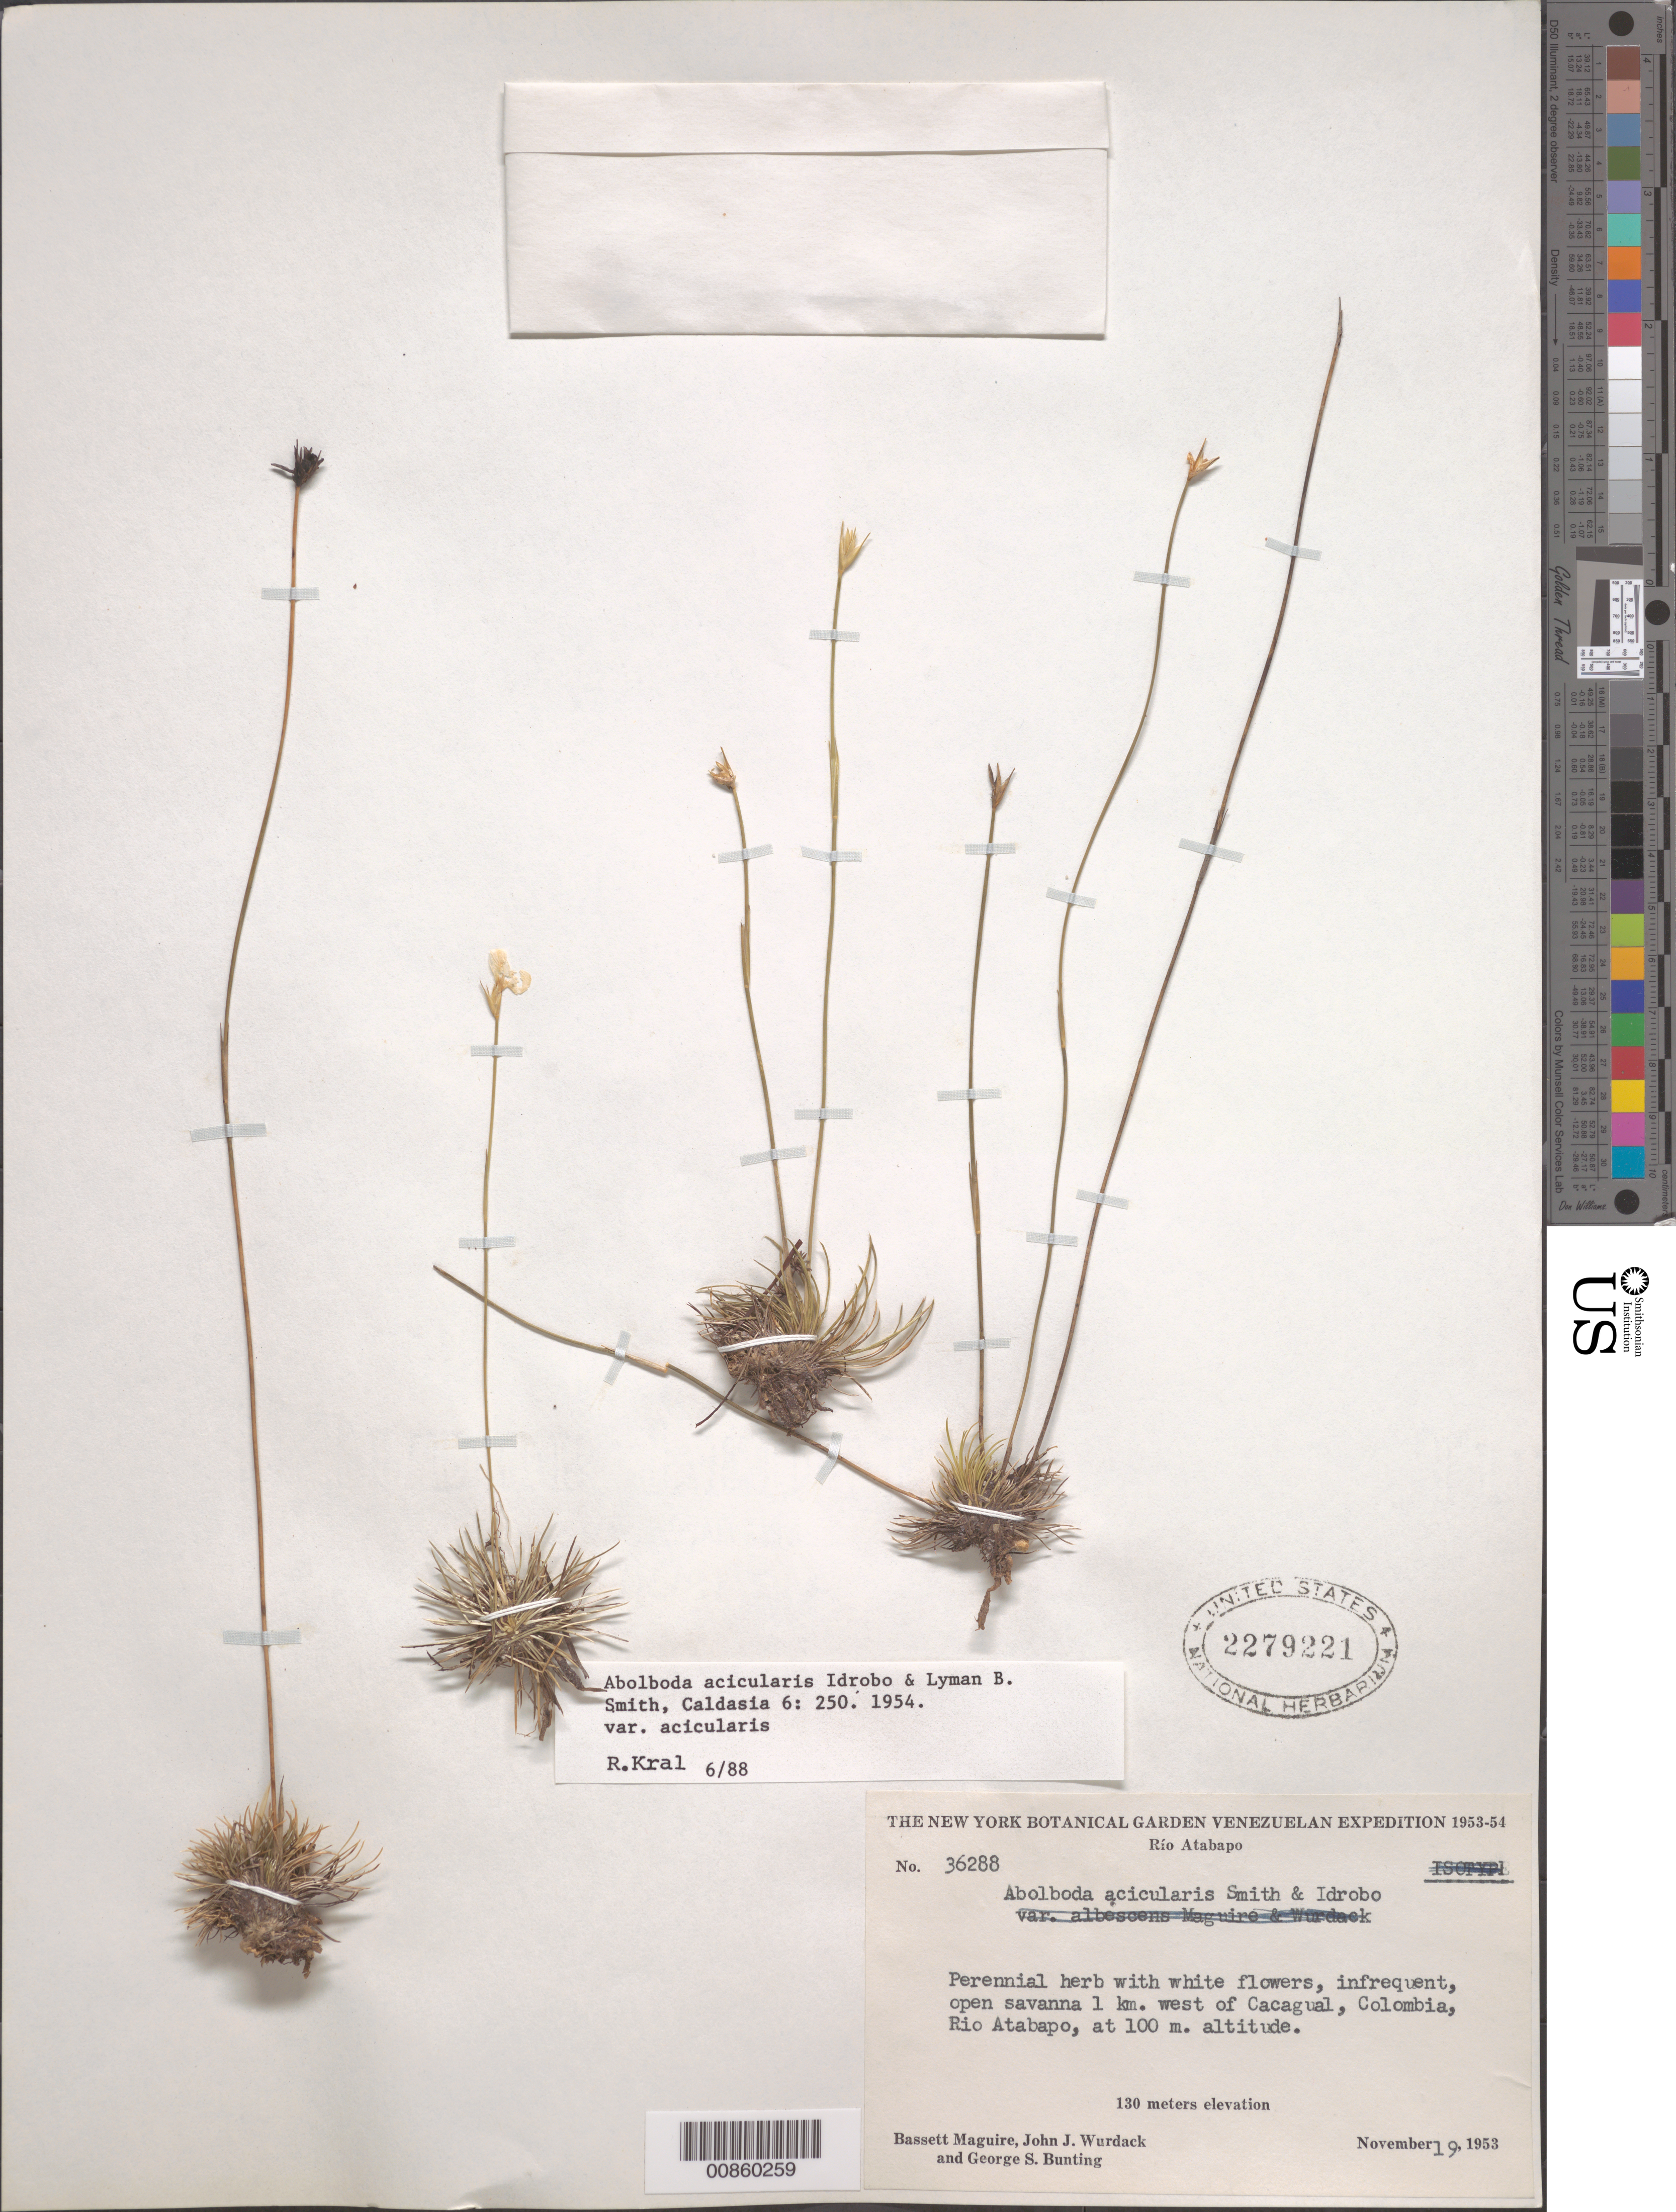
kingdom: Plantae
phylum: Tracheophyta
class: Liliopsida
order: Poales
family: Xyridaceae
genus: Abolboda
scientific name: Abolboda acicularis var. acicularis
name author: Idrobo & L.B. Sm.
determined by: Kral, Robert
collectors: B. Maguire, J. J. Wurdack & G. S. Bunting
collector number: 36288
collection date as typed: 19-Nov-53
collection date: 1953-11-19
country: Colombia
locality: Río Atabapo, 1 km W of Cacagual, Colombia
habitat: Open savanna.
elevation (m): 100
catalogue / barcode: US 2279221